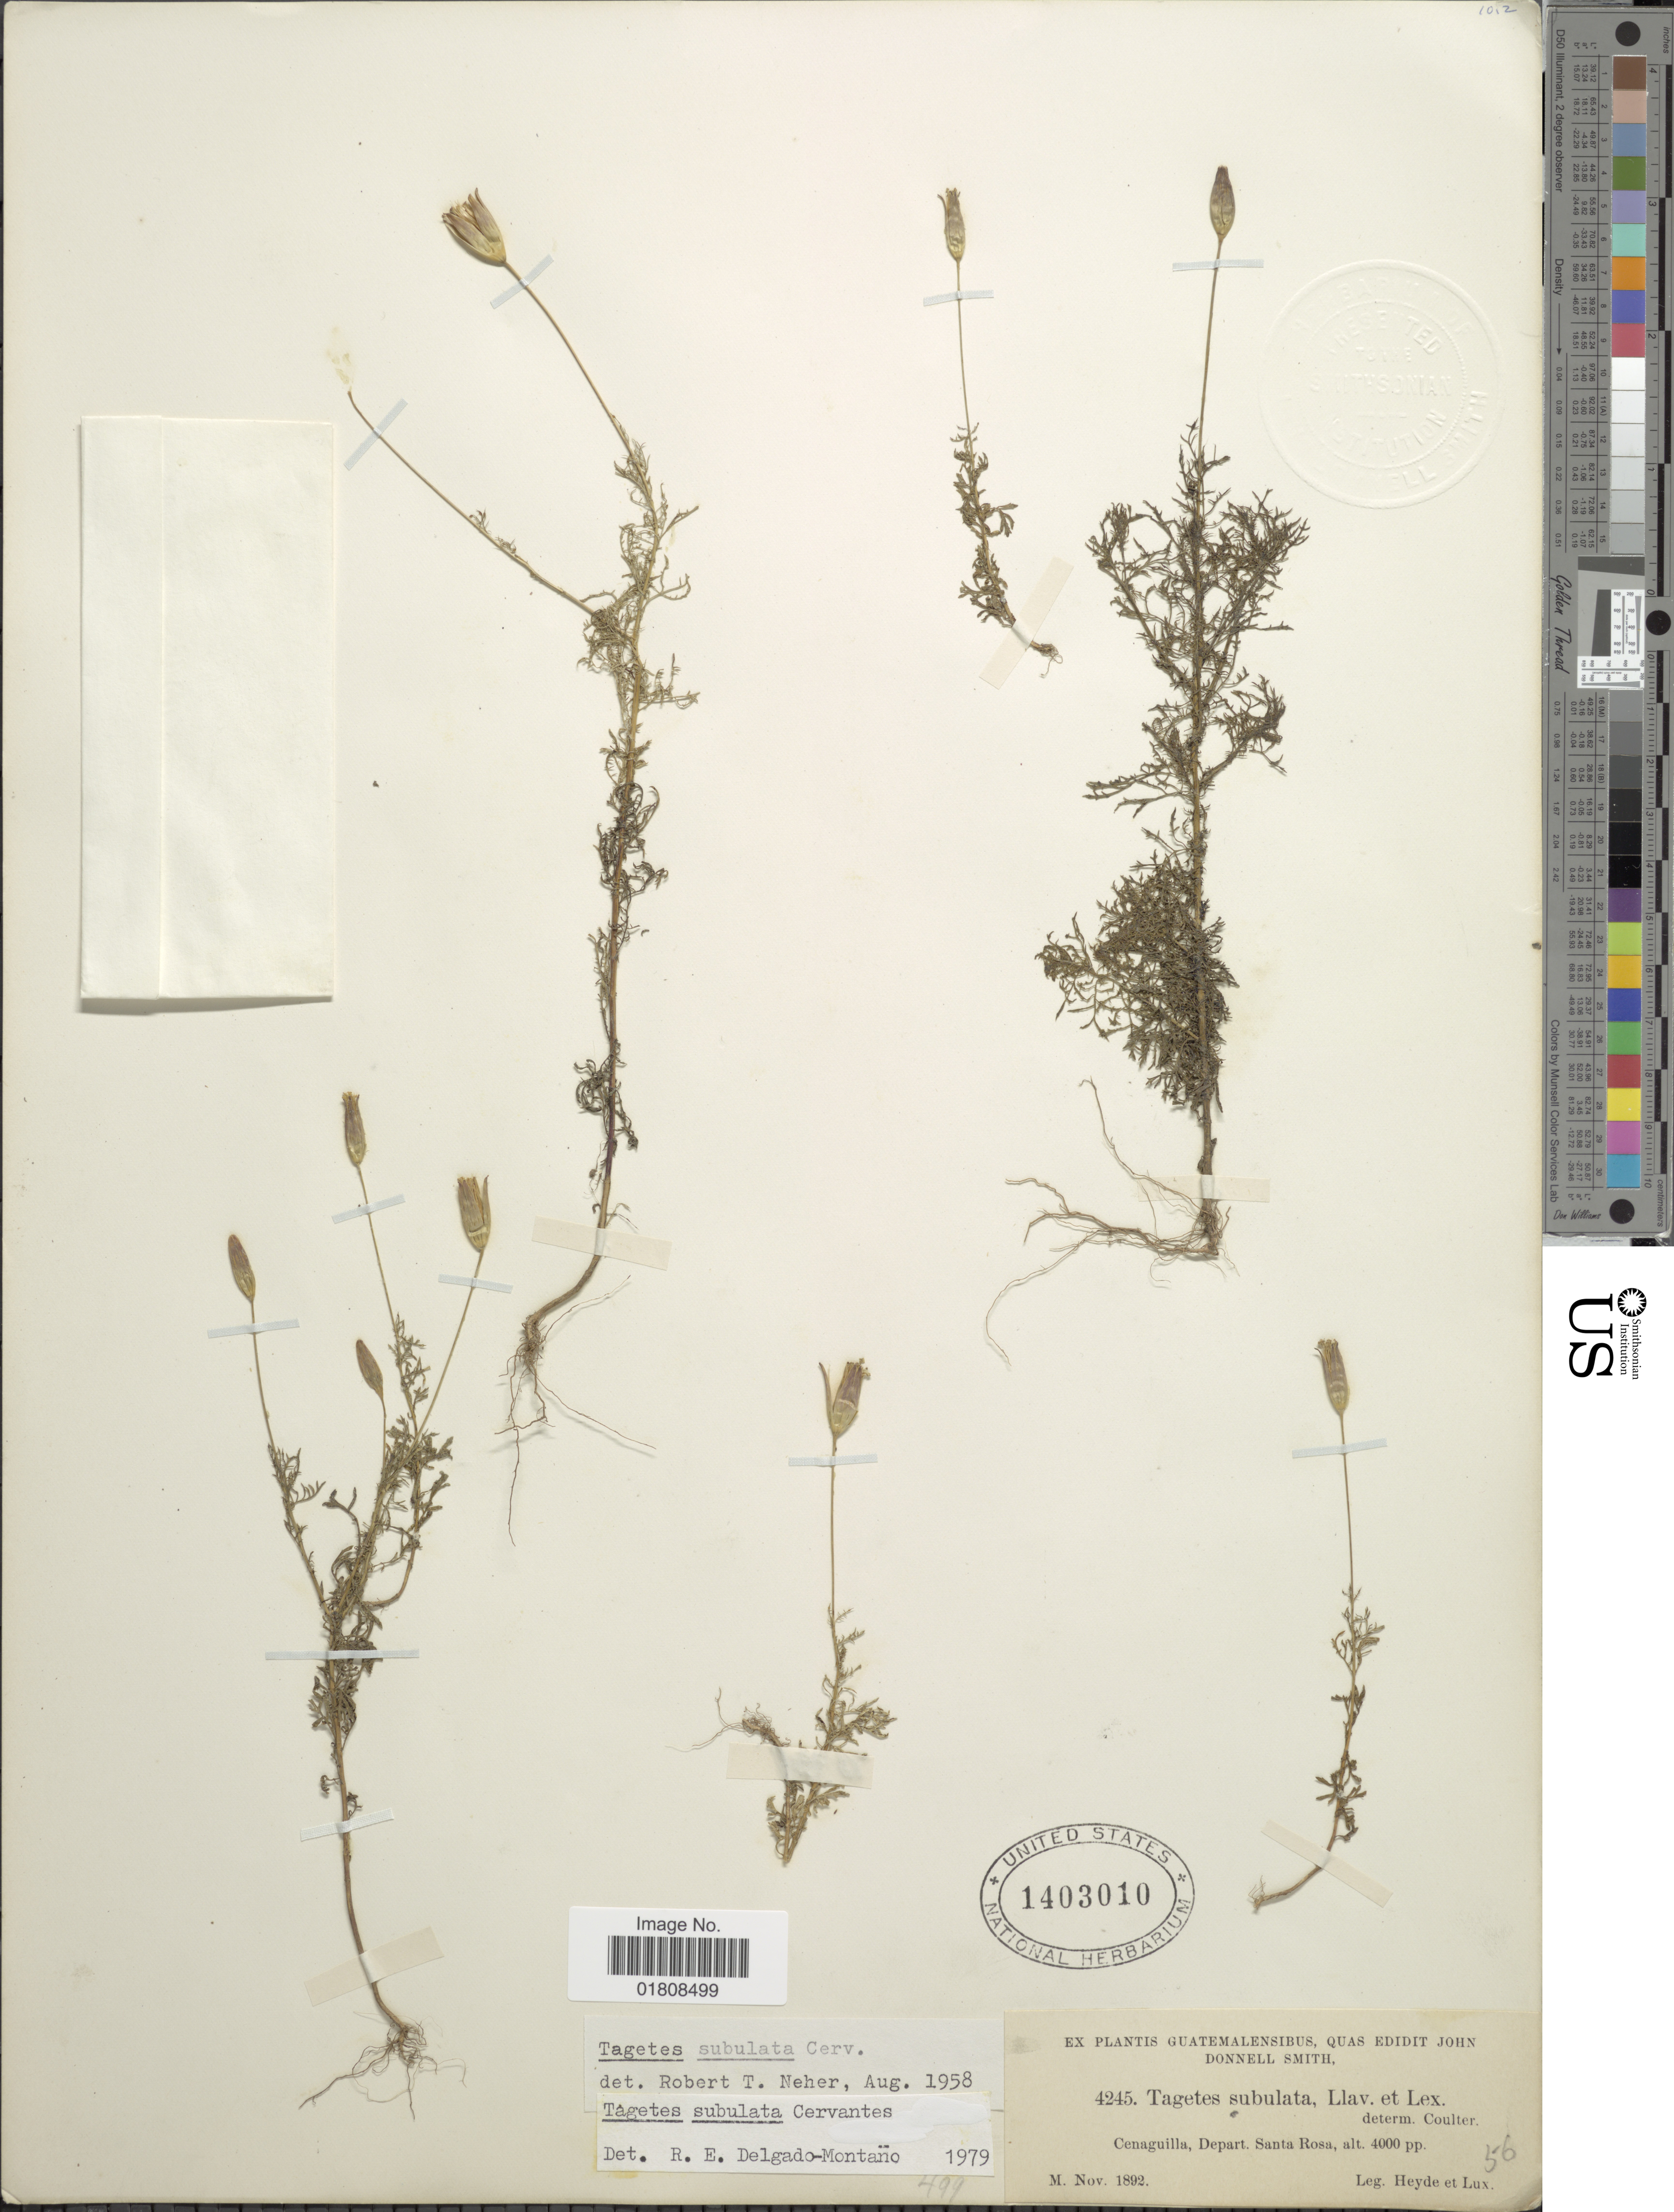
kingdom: Plantae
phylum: Tracheophyta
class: Magnoliopsida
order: Asterales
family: Asteraceae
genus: Tagetes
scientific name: Tagetes subulata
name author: Cerv.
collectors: Heyde & Lux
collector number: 4245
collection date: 1892-11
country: Guatemala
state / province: Santa Rosa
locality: Cenaguilla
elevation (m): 1219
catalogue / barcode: US 1403010